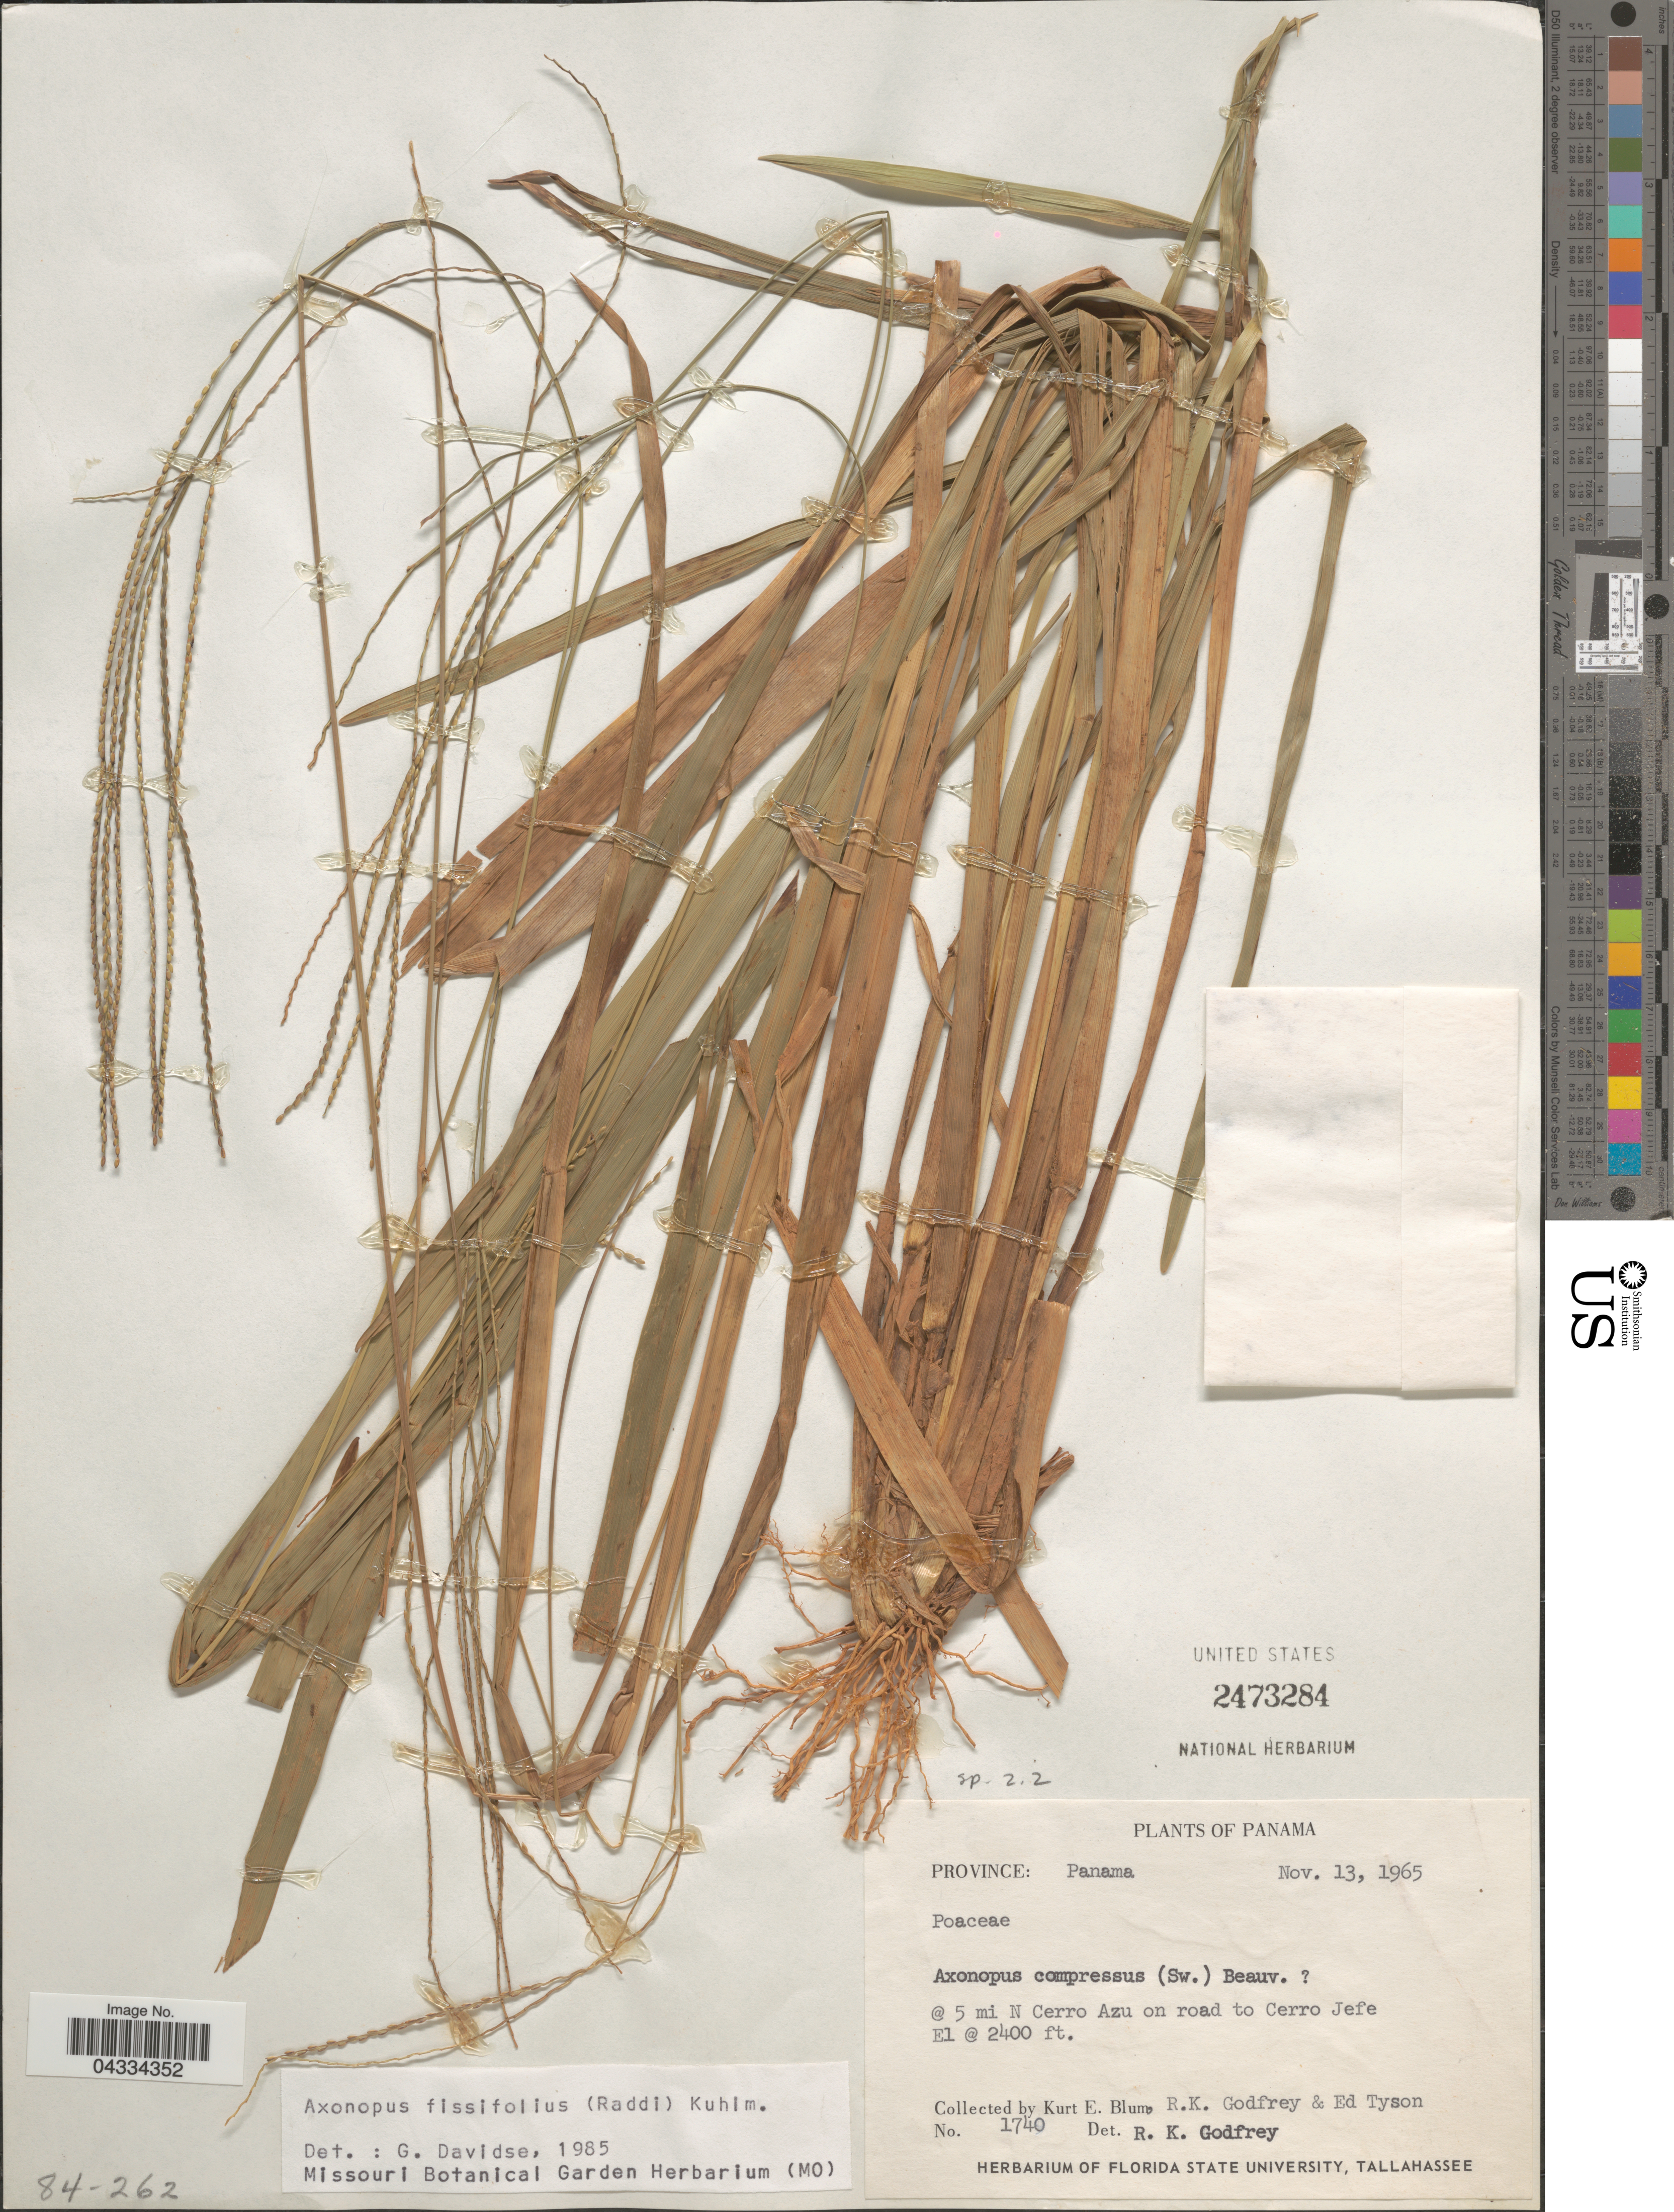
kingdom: Plantae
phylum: Tracheophyta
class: Liliopsida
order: Poales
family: Poaceae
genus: Axonopus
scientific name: Axonopus fissifolius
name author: (Raddi) Kuhlm.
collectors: K. E. Blum, R. K. Godfrey & E. L. Tyson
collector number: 1740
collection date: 1965-11-13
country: Panama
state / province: Panamá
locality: @ 5 mi N Cerro Azu on road to Cerro Jefe.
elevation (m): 732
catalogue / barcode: US 2473284